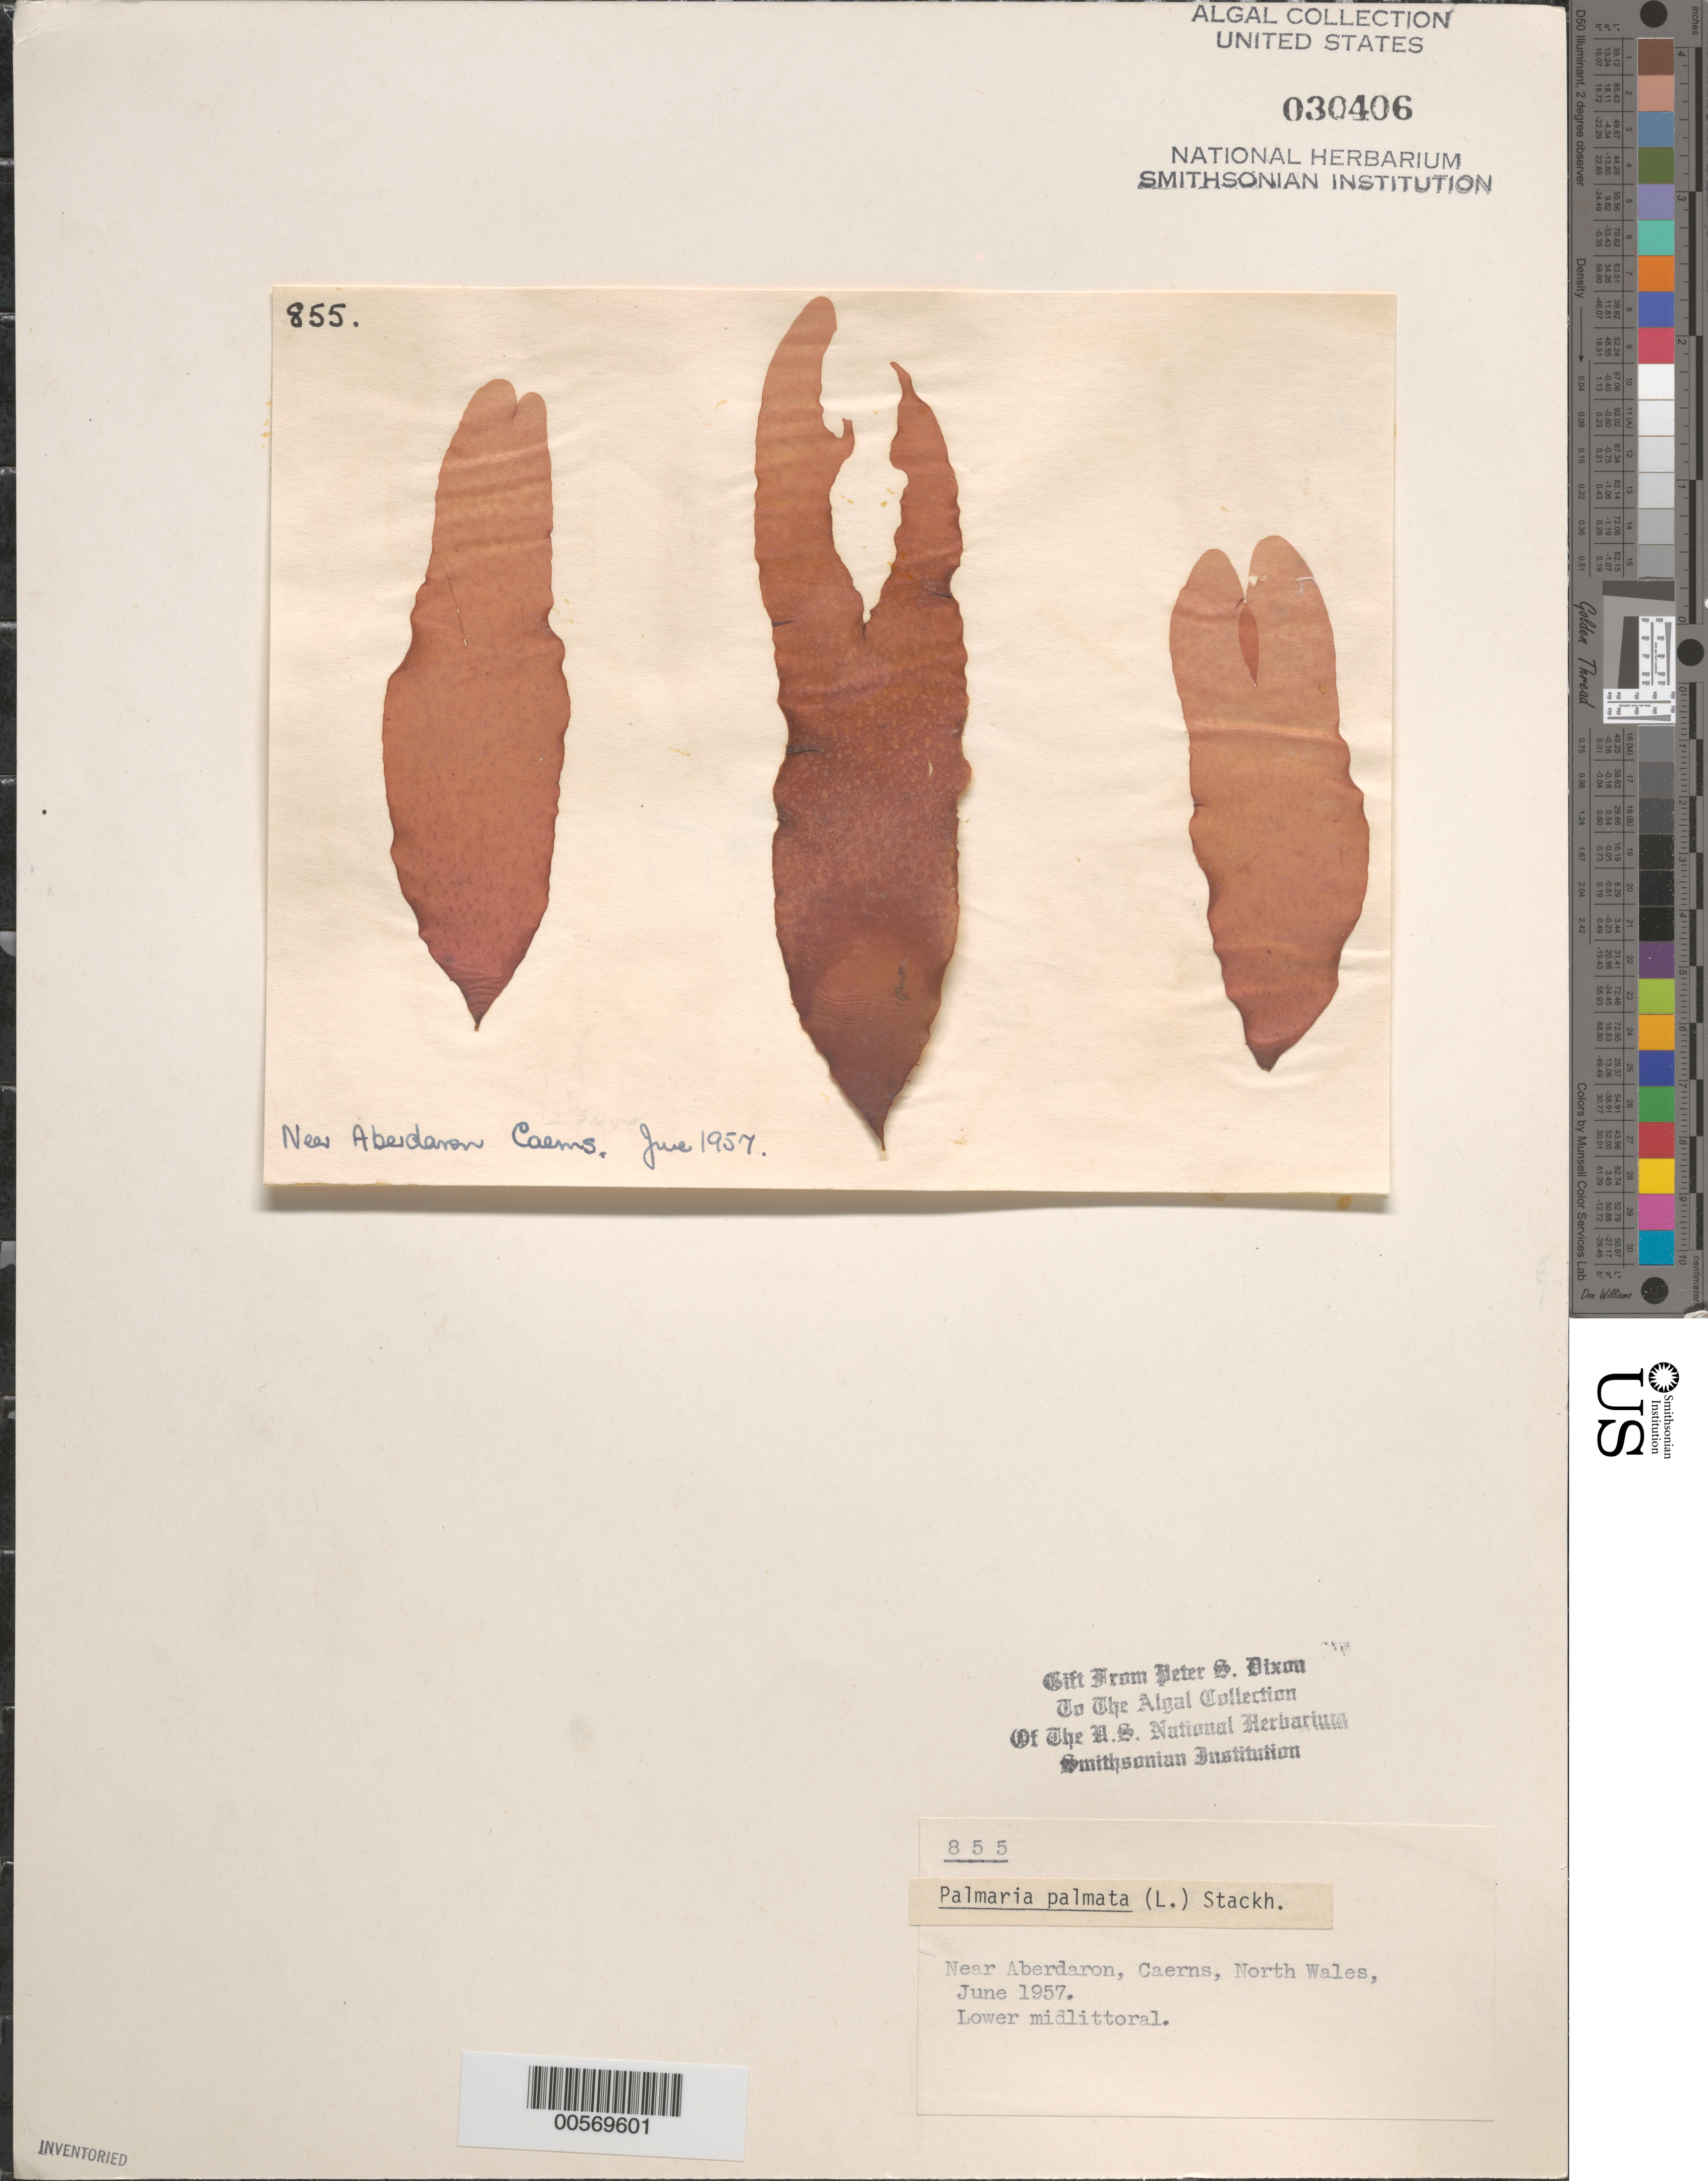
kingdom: Plantae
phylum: Rhodophyta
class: Florideophyceae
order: Palmariales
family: Palmariaceae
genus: Palmaria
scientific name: Palmaria palmata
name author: (L.) F. Weber & D. Mohr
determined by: Dixon, P. S.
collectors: P. S. Dixon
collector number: PSD 855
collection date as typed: Jun 1957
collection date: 1957-06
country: United Kingdom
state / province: Wales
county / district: Gwynedd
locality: Near Aberdaron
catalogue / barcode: US 30406